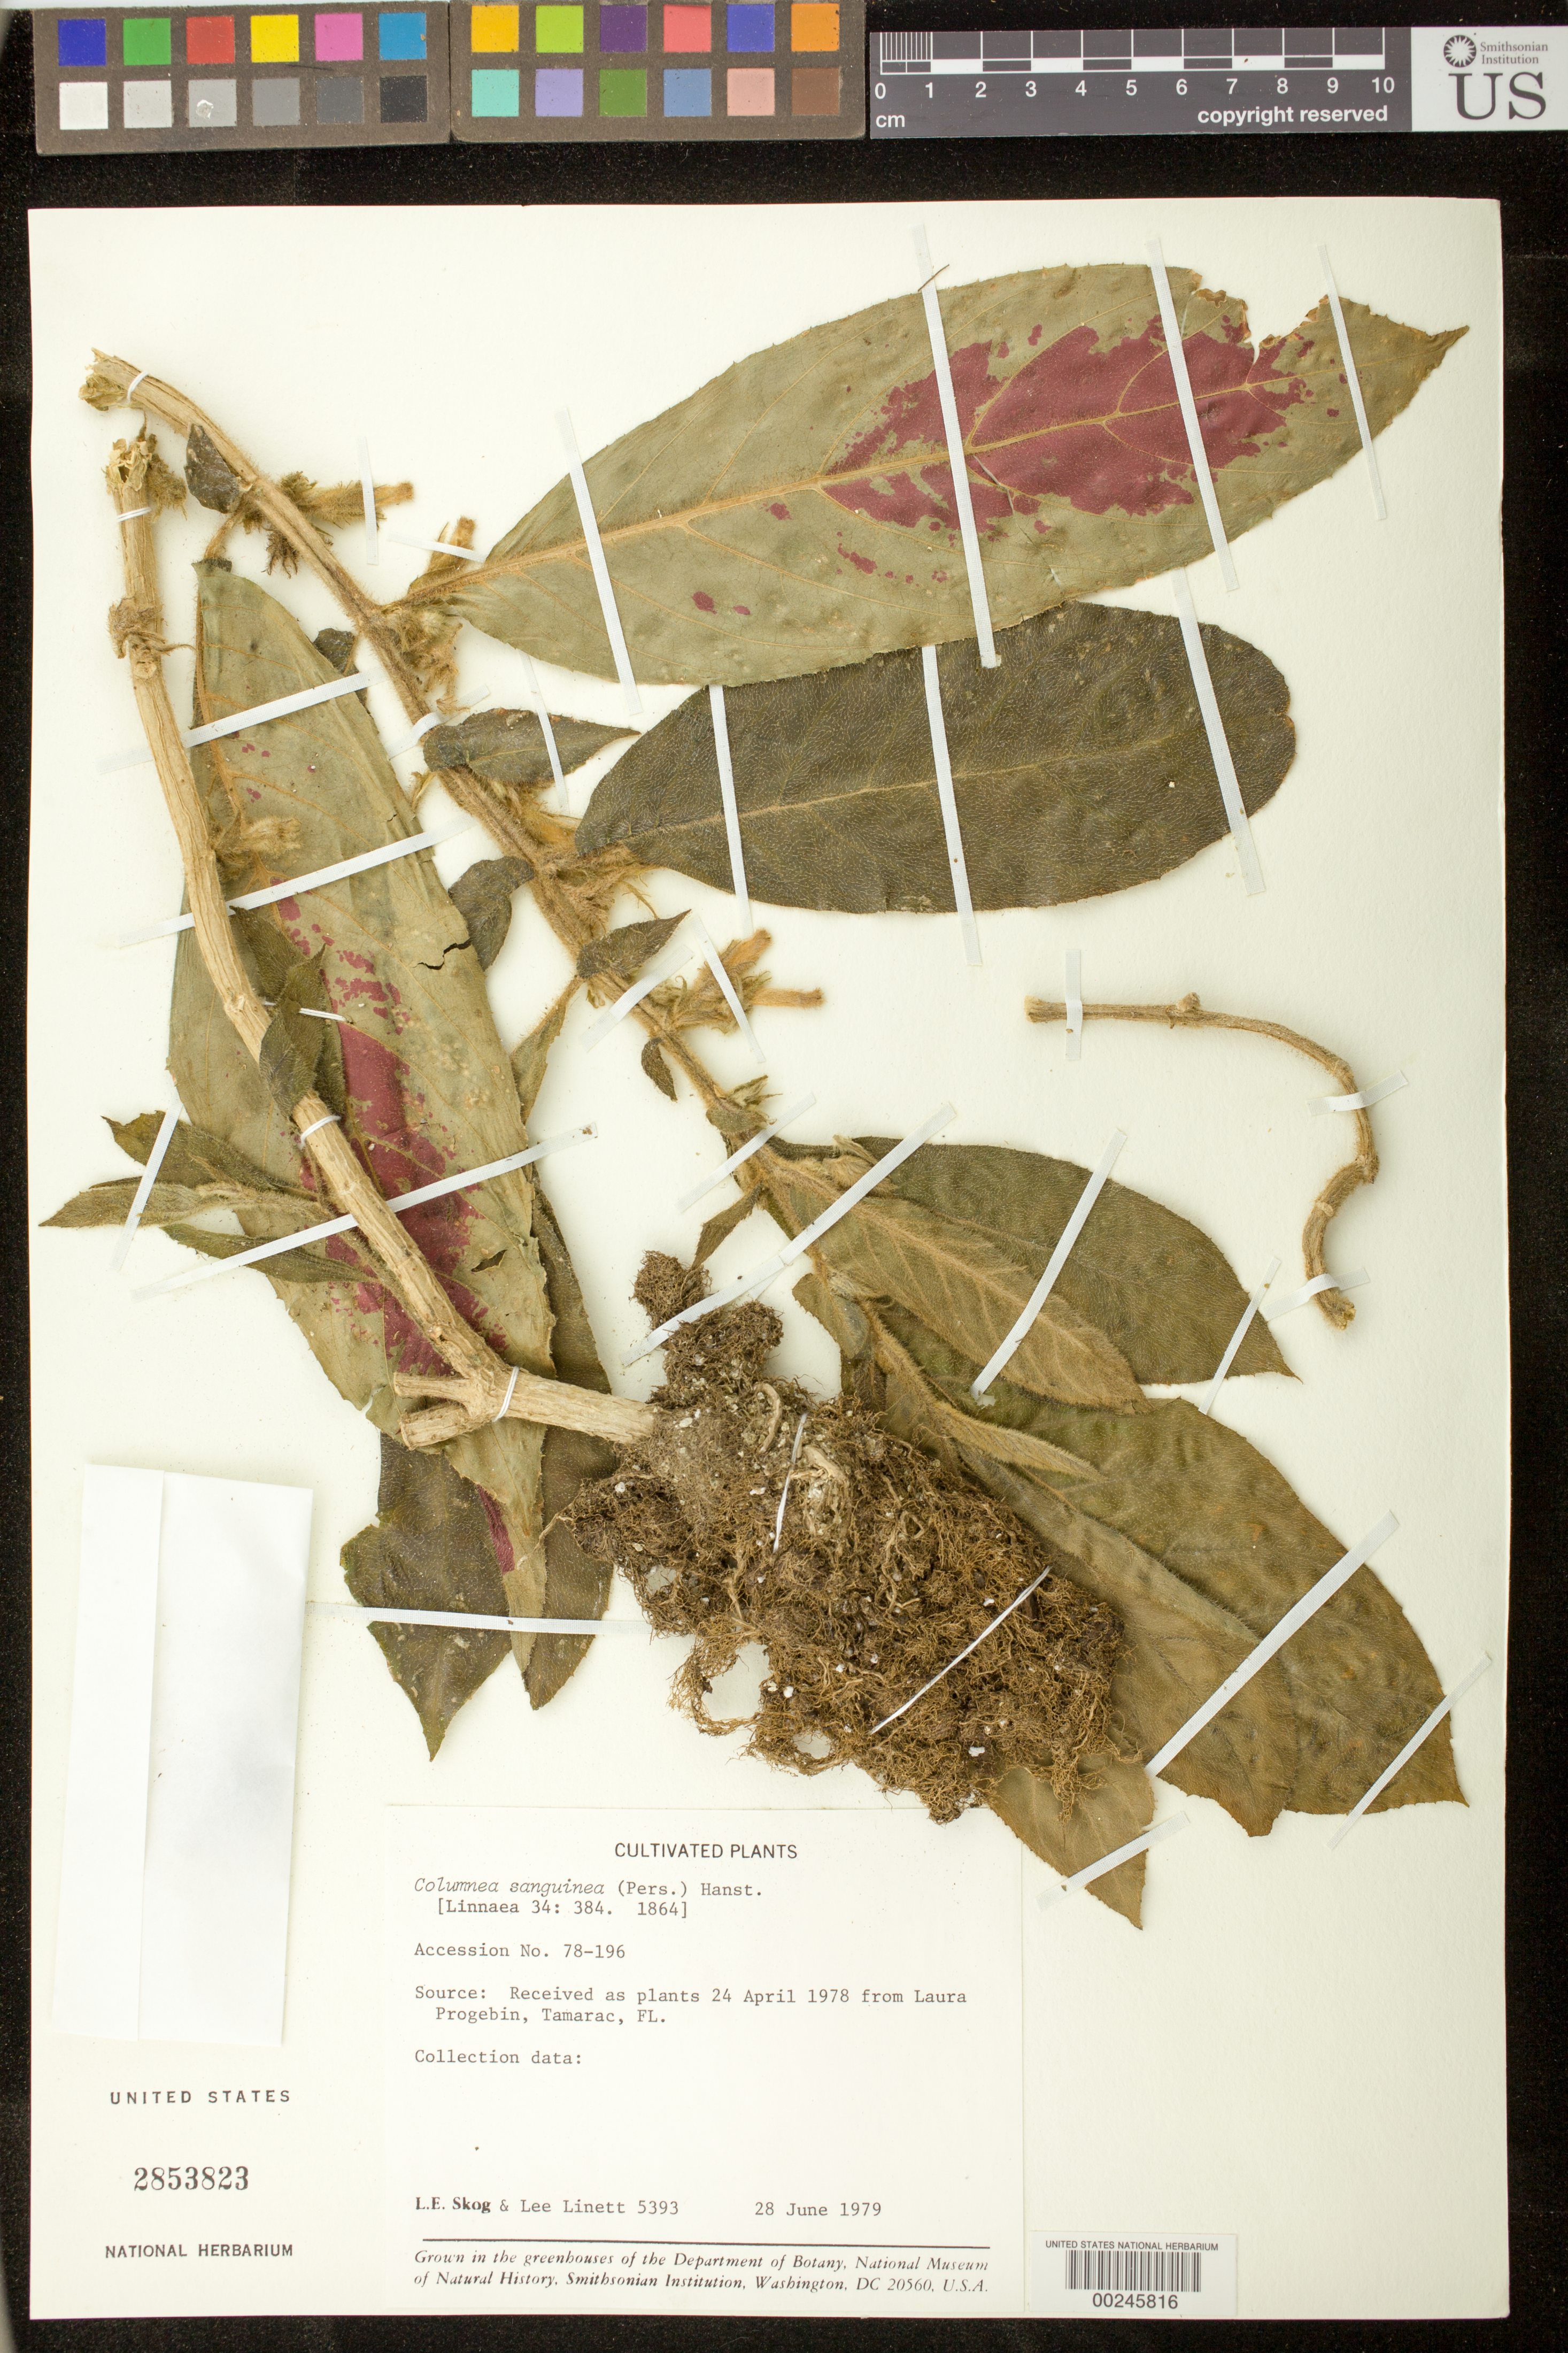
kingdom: Plantae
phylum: Tracheophyta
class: Magnoliopsida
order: Lamiales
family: Gesneriaceae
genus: Columnea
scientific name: Columnea sanguinea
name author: (Pers.) Hanst.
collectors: L. E. Skog & L. Linett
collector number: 5393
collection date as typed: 28 Jun 1979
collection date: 1979-06-28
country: Trinidad and Tobago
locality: Trinidad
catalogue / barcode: US 2853823